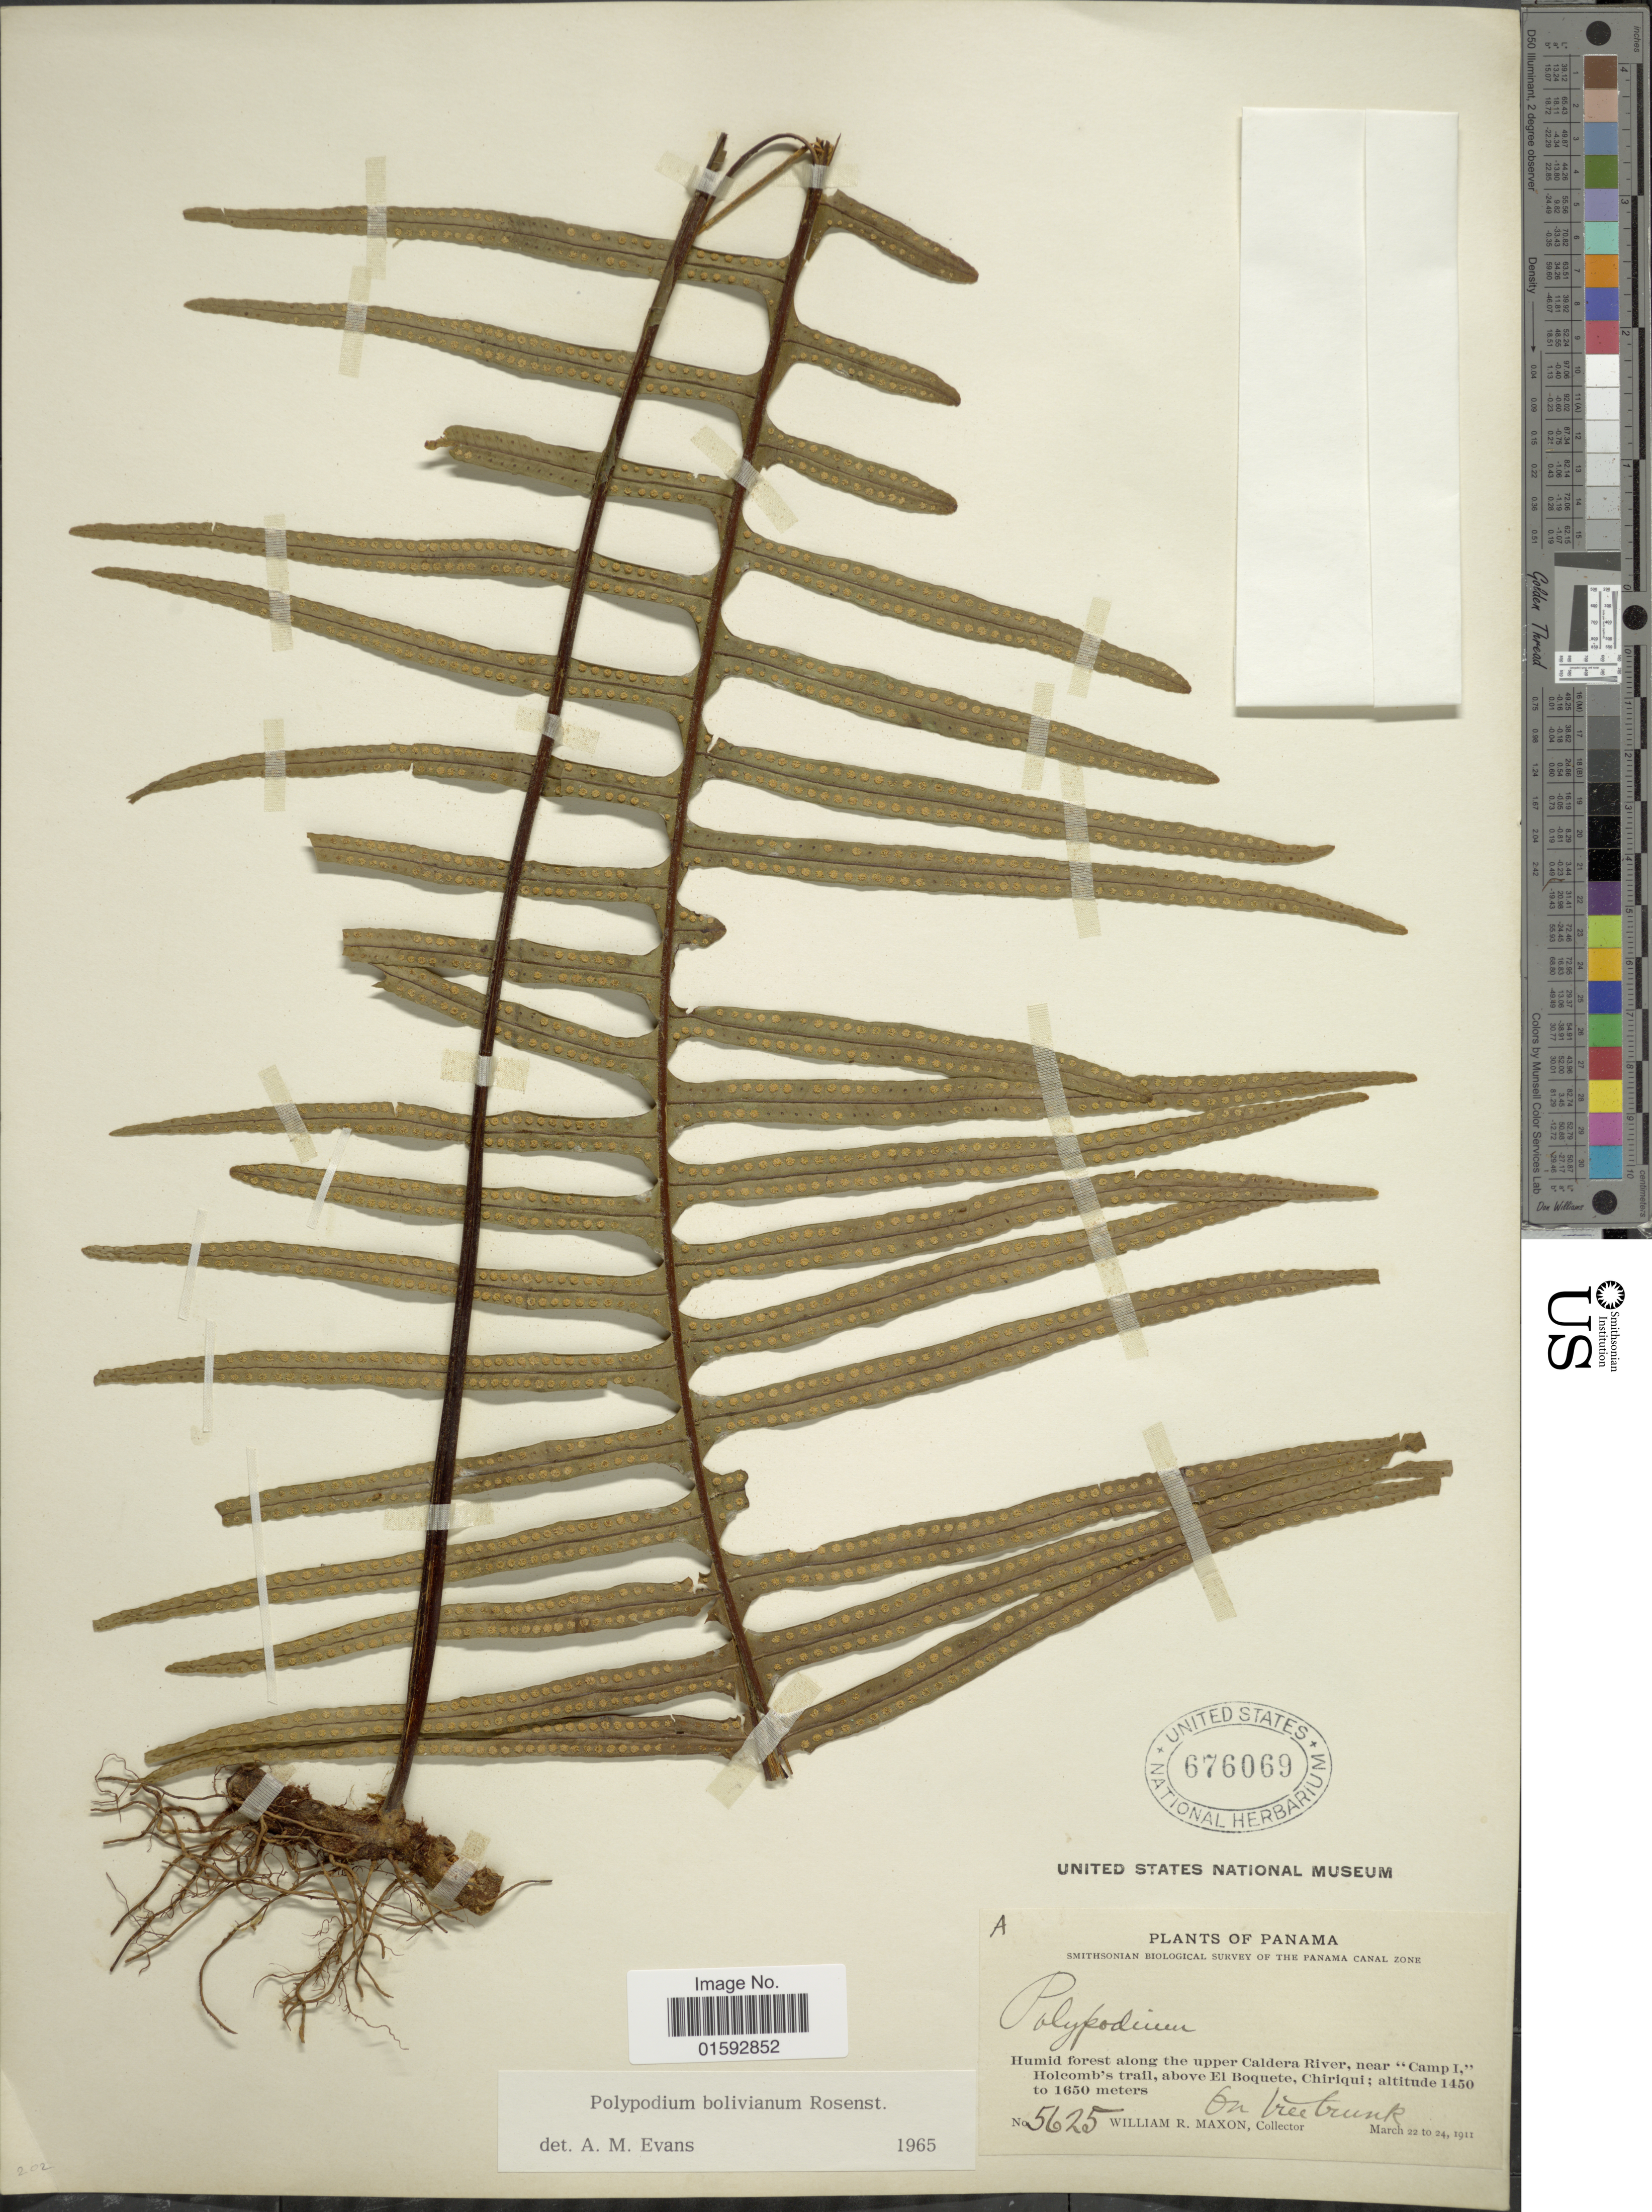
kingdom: Plantae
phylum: Tracheophyta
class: Polypodiopsida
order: Polypodiales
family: Polypodiaceae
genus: Pecluma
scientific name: Pecluma divaricata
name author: (E. Fourn.) Mickel & Beitel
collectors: W. R. Maxon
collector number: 5625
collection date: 1911-03-22/1911-03-24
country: Panama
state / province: Chiriqui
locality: Humid forest along the upper Caldera River, near "Camp I, "Holcomb's trail, above El Boquete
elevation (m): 1450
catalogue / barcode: US 676069